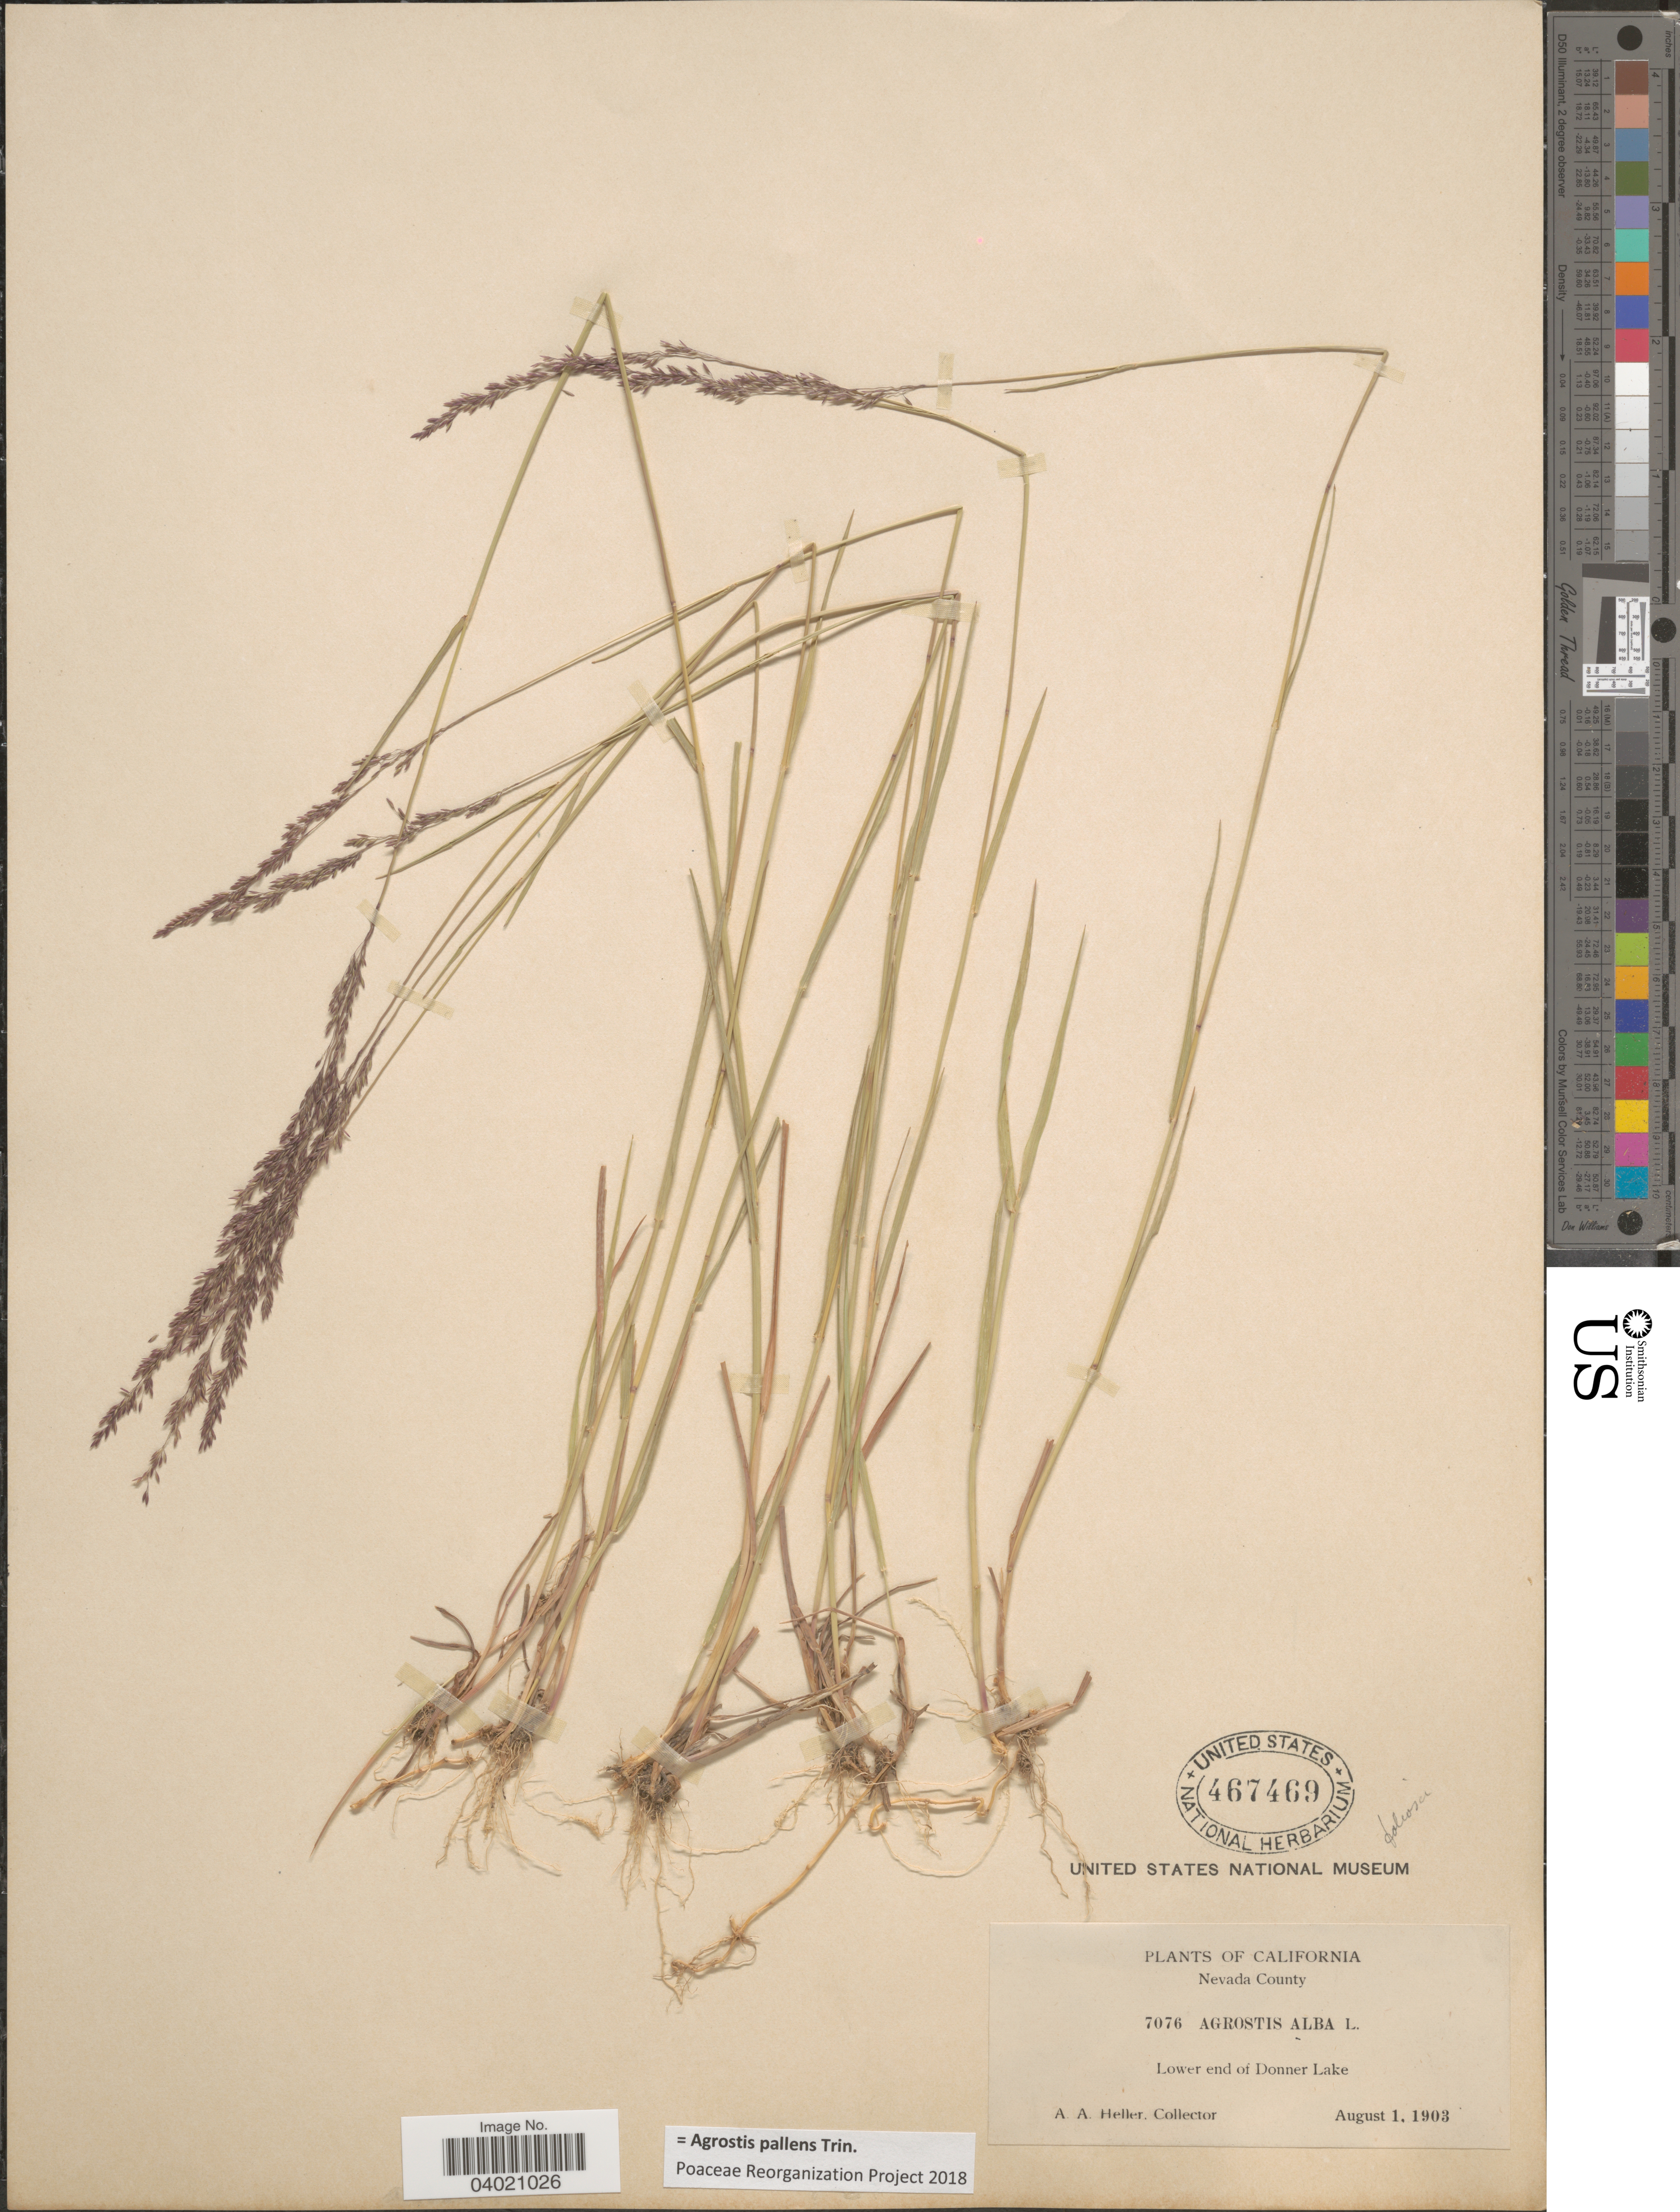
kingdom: Plantae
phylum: Tracheophyta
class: Liliopsida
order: Poales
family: Poaceae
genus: Agrostis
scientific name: Agrostis pallens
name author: Trin.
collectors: A. A. Heller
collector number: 7076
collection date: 1903-08-01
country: United States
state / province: California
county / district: Nevada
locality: Nevada County. Lower end of Donner Lake.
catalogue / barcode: US 467469